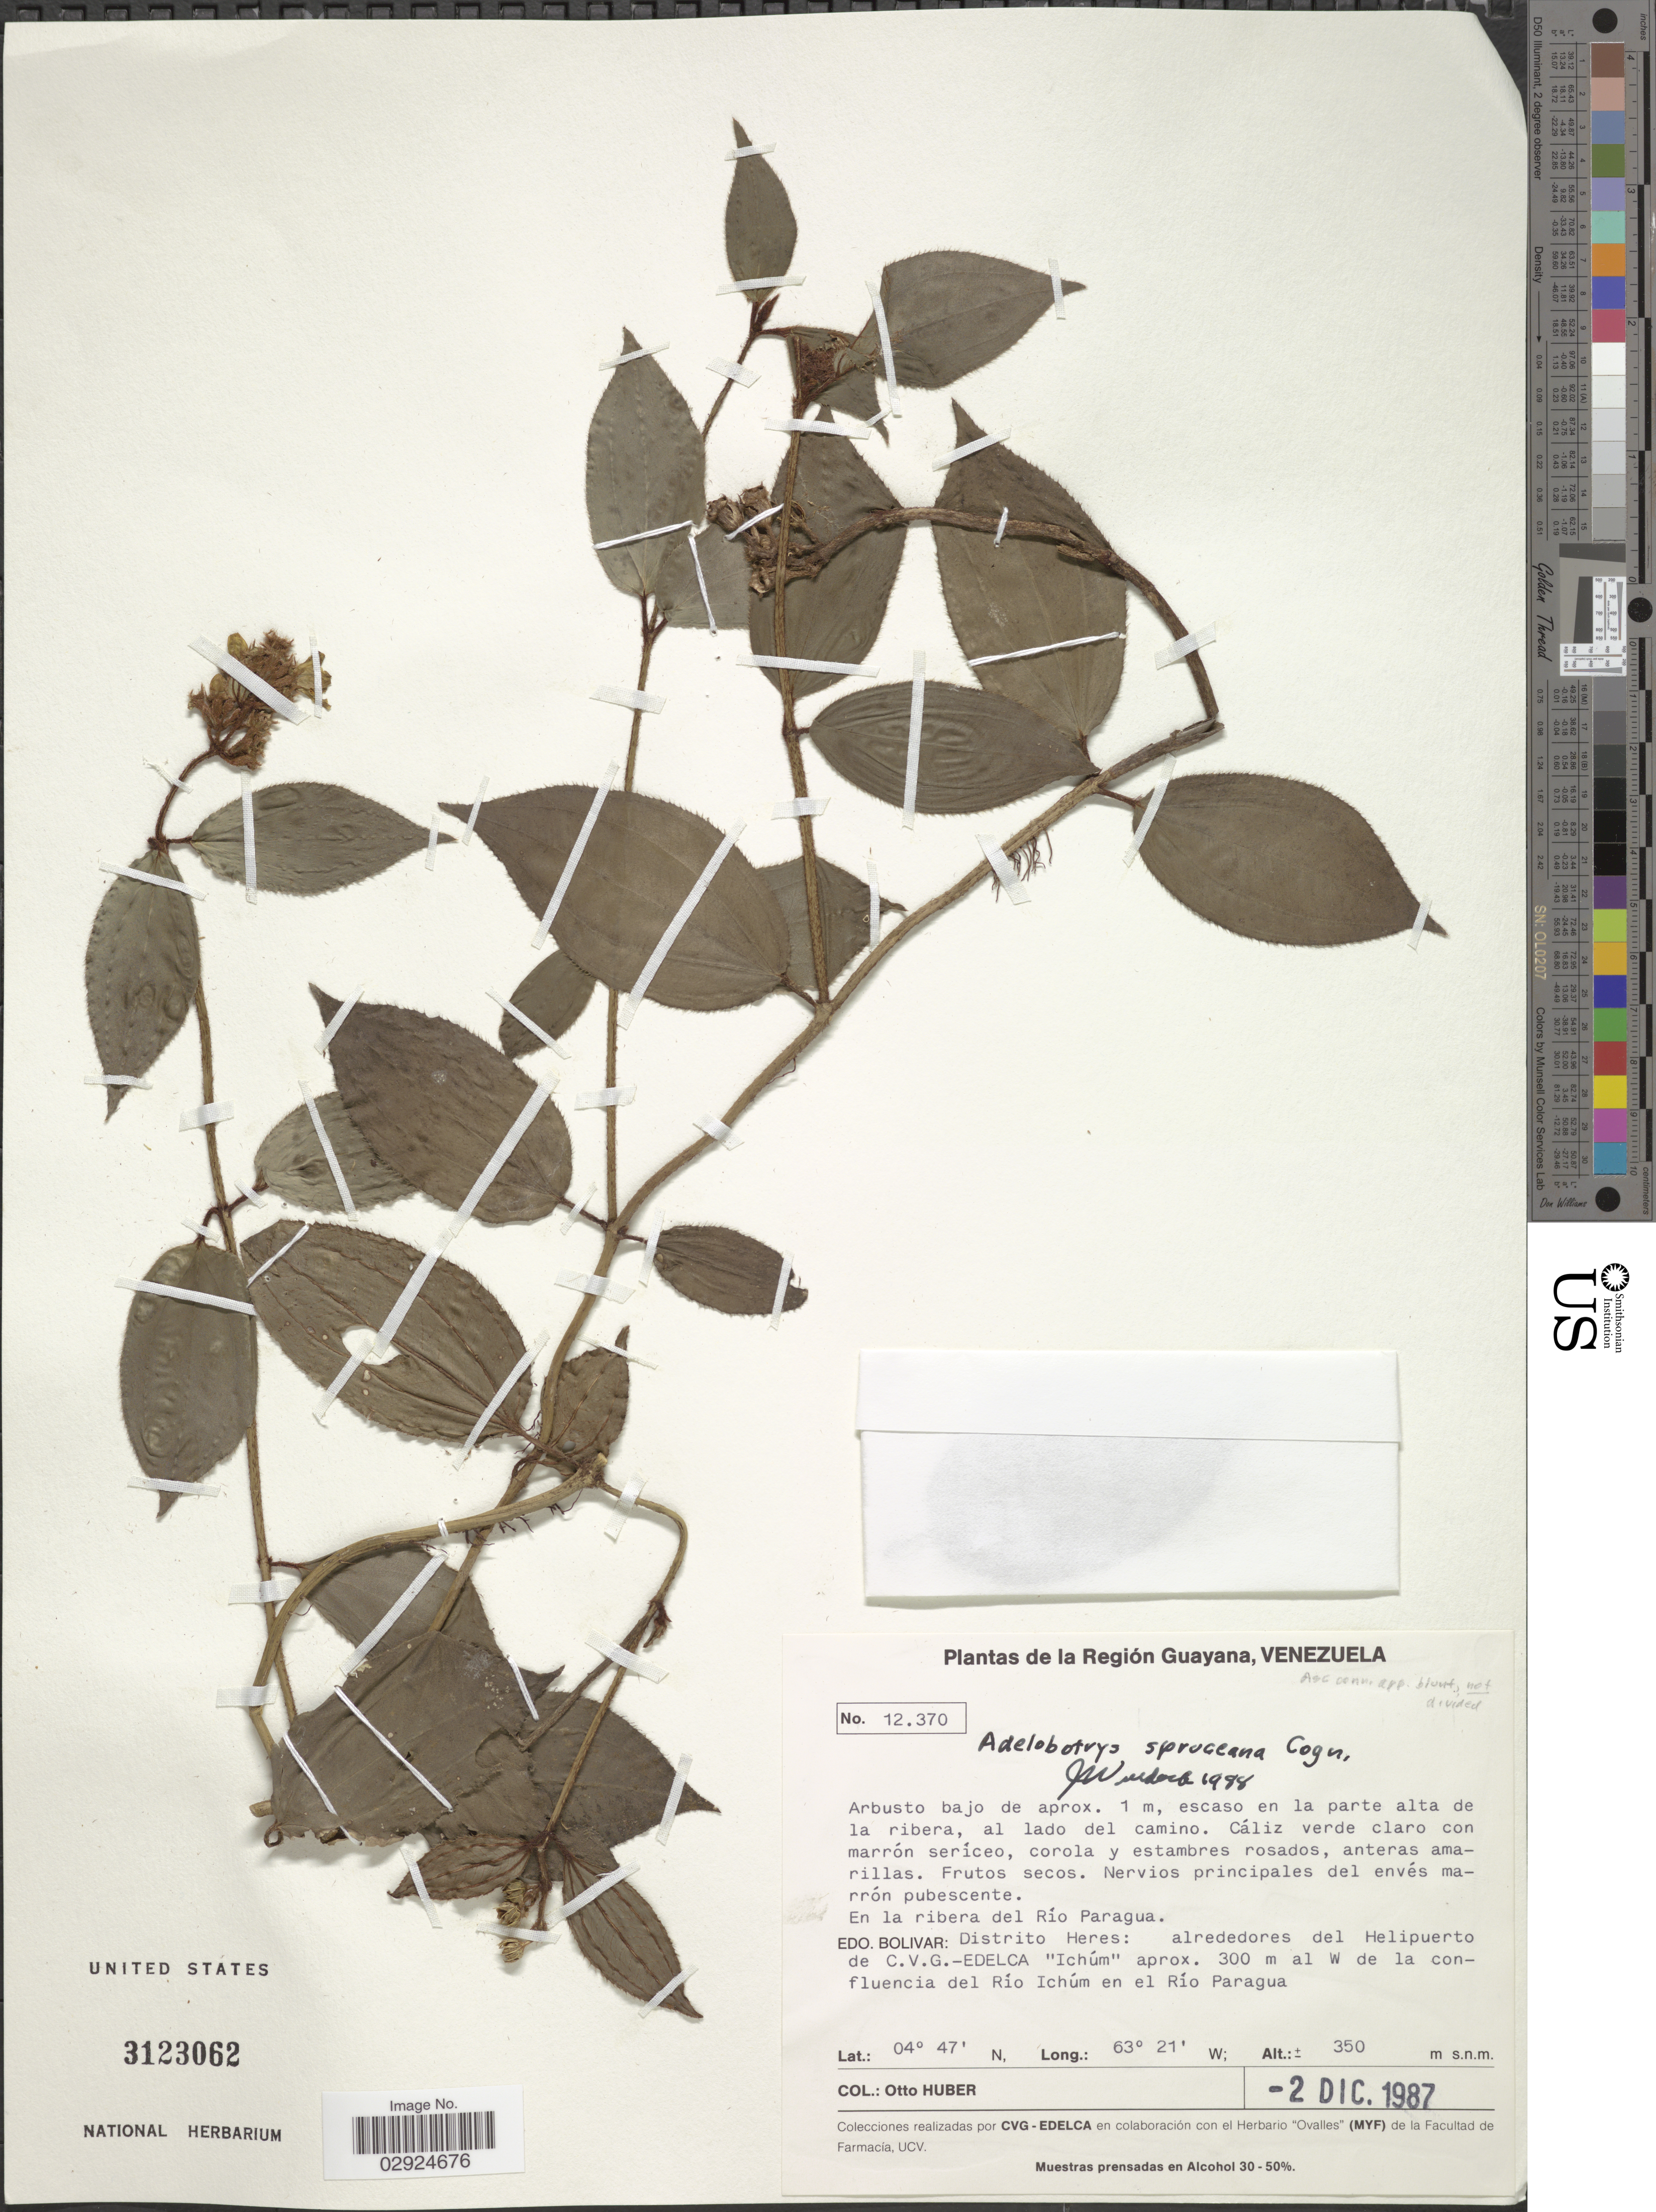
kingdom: Plantae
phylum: Tracheophyta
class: Magnoliopsida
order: Myrtales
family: Melastomataceae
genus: Adelobotrys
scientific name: Adelobotrys spruceana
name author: Cogn.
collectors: O. Huber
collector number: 12370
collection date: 1987-12-02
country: Venezuela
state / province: Bolivar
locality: Región Guayana. En la ribera del Río Paragua. Edo. Bolivar: Distrito Heres: alrededores del Helipuerto de C.V.G.-Edelca "Ichúm" aprox. 300 m al W de la confluencia del Río Ichúm en el Río Paragua.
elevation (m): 350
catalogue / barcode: US 3123062